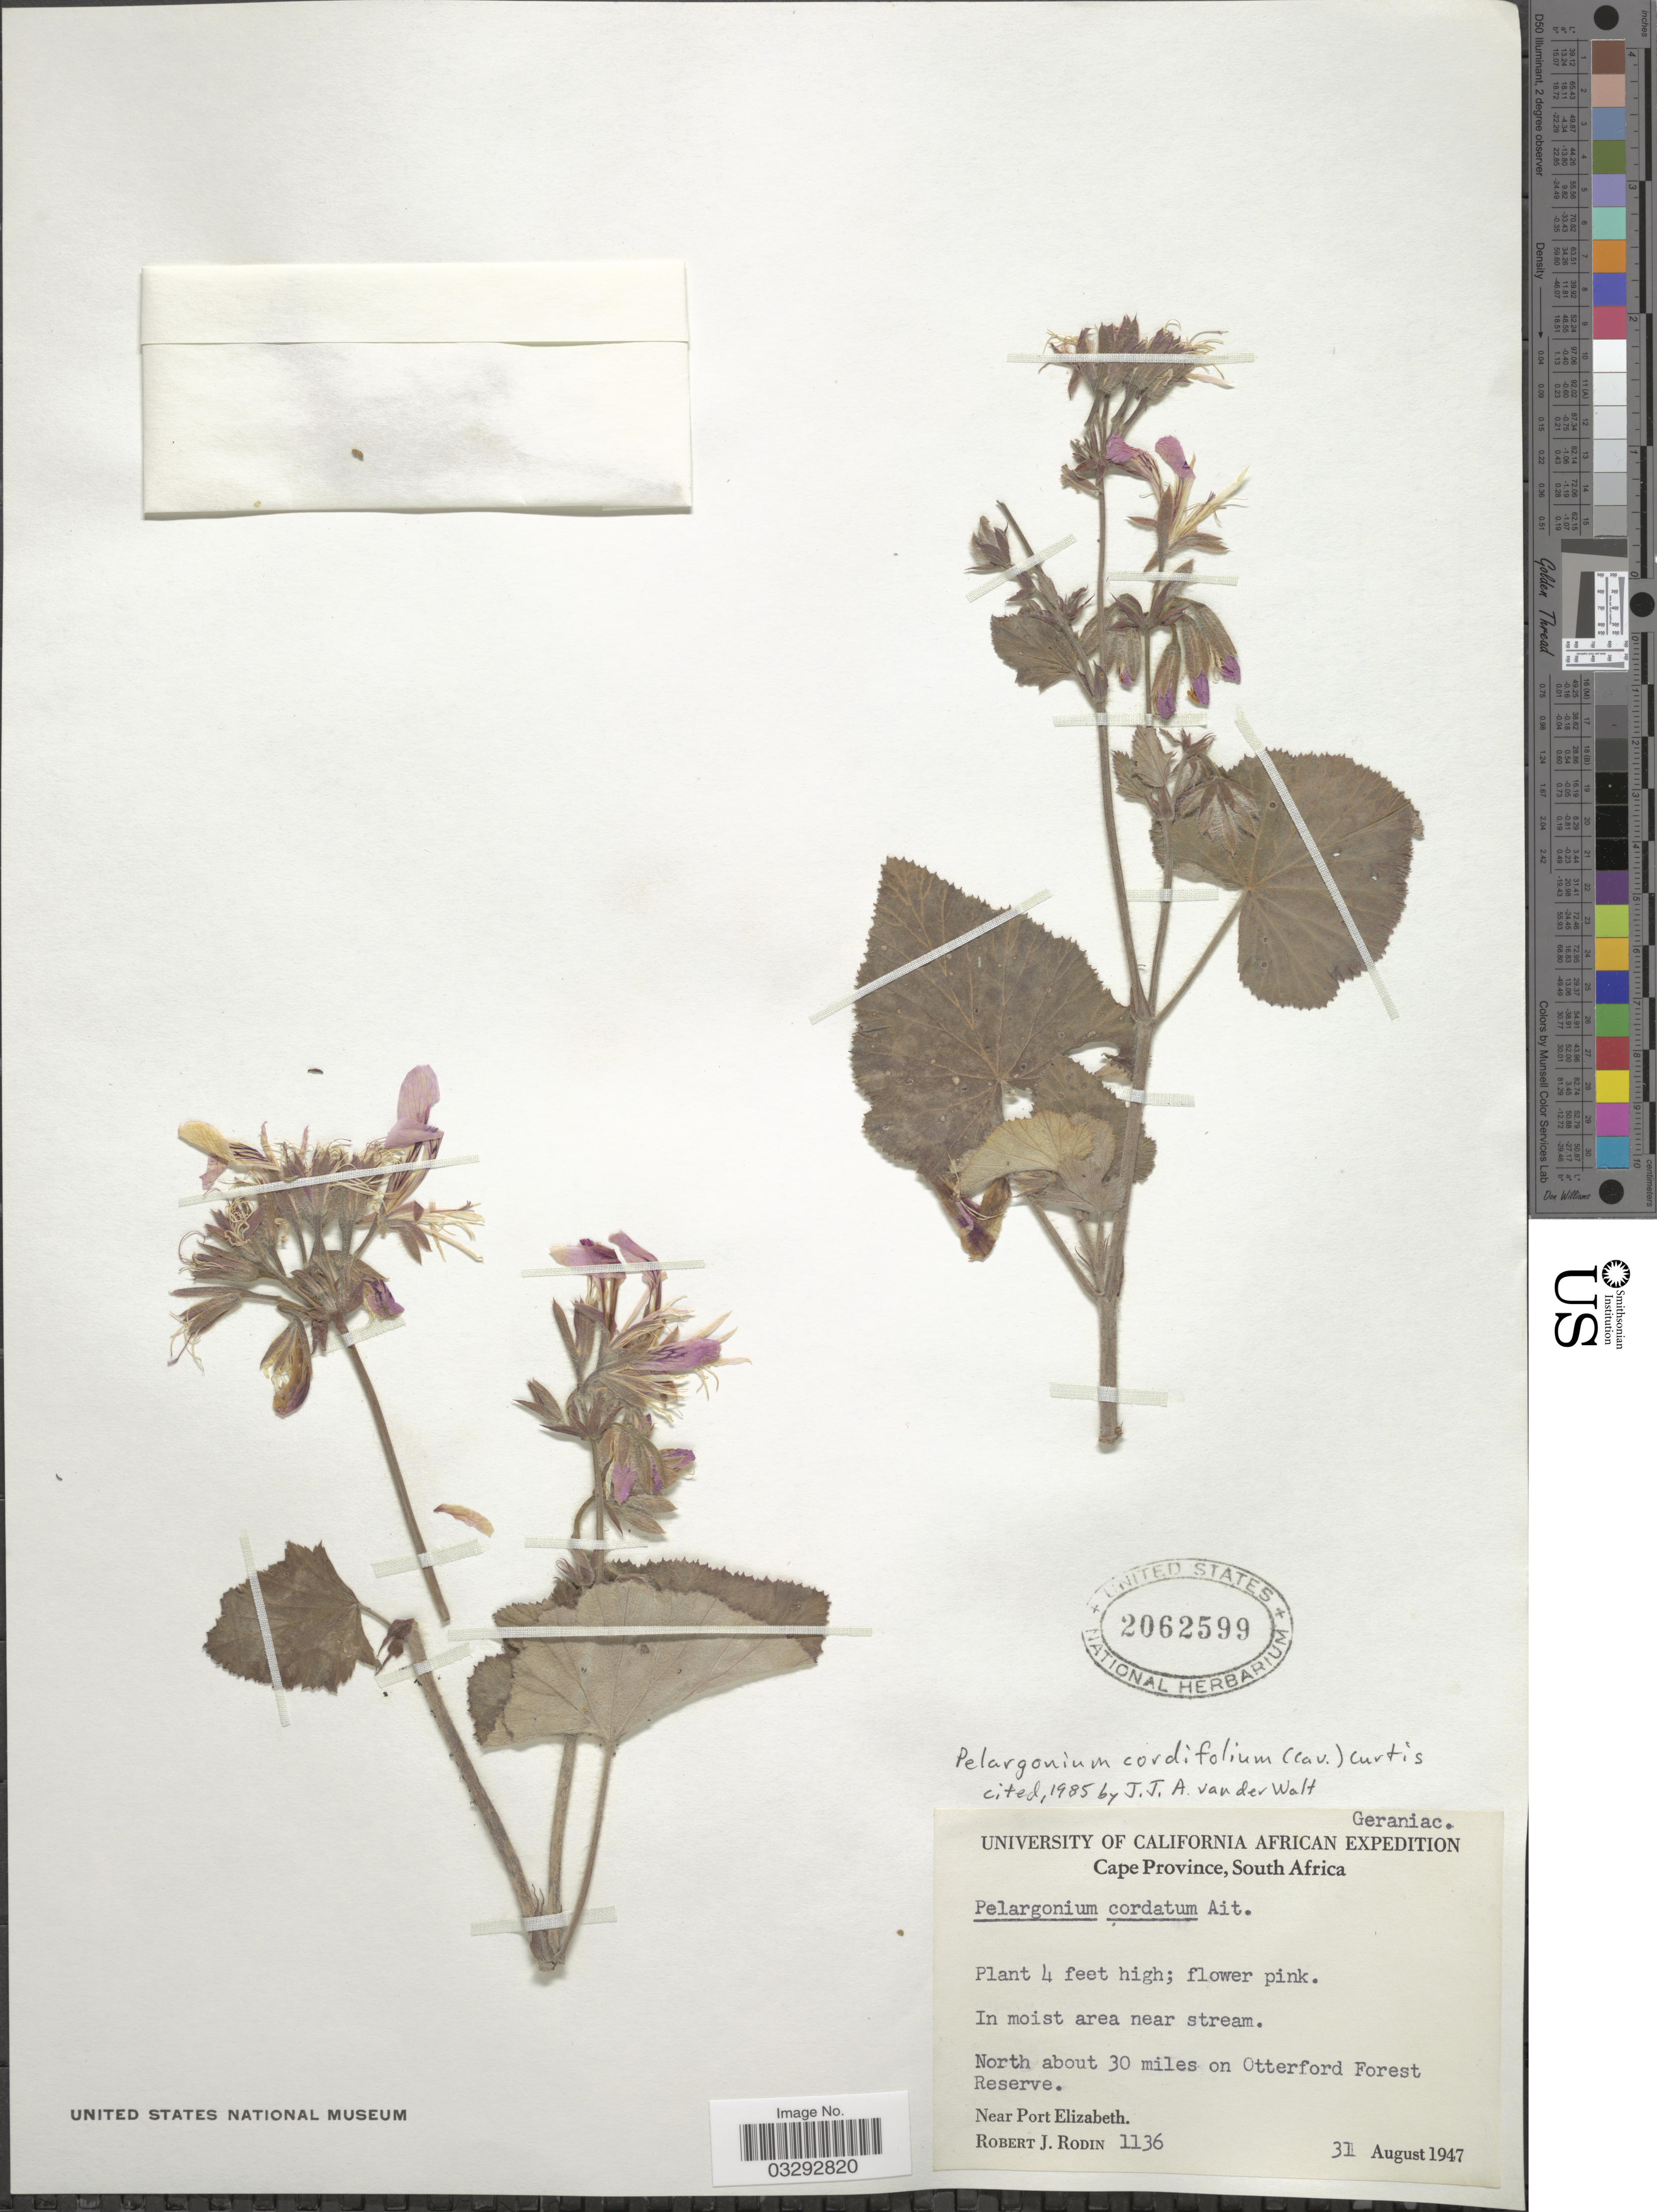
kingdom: Plantae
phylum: Tracheophyta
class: Magnoliopsida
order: Geraniales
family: Geraniaceae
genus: Pelargonium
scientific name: Pelargonium cordifolium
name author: (Cav.) Curtis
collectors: R. J. Rodin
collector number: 1136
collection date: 1947-08-31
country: South Africa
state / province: Eastern Cape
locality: North about 30 miles on Otterford Forest Reserve, Near Port Elizabeth.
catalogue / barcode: US 2062599